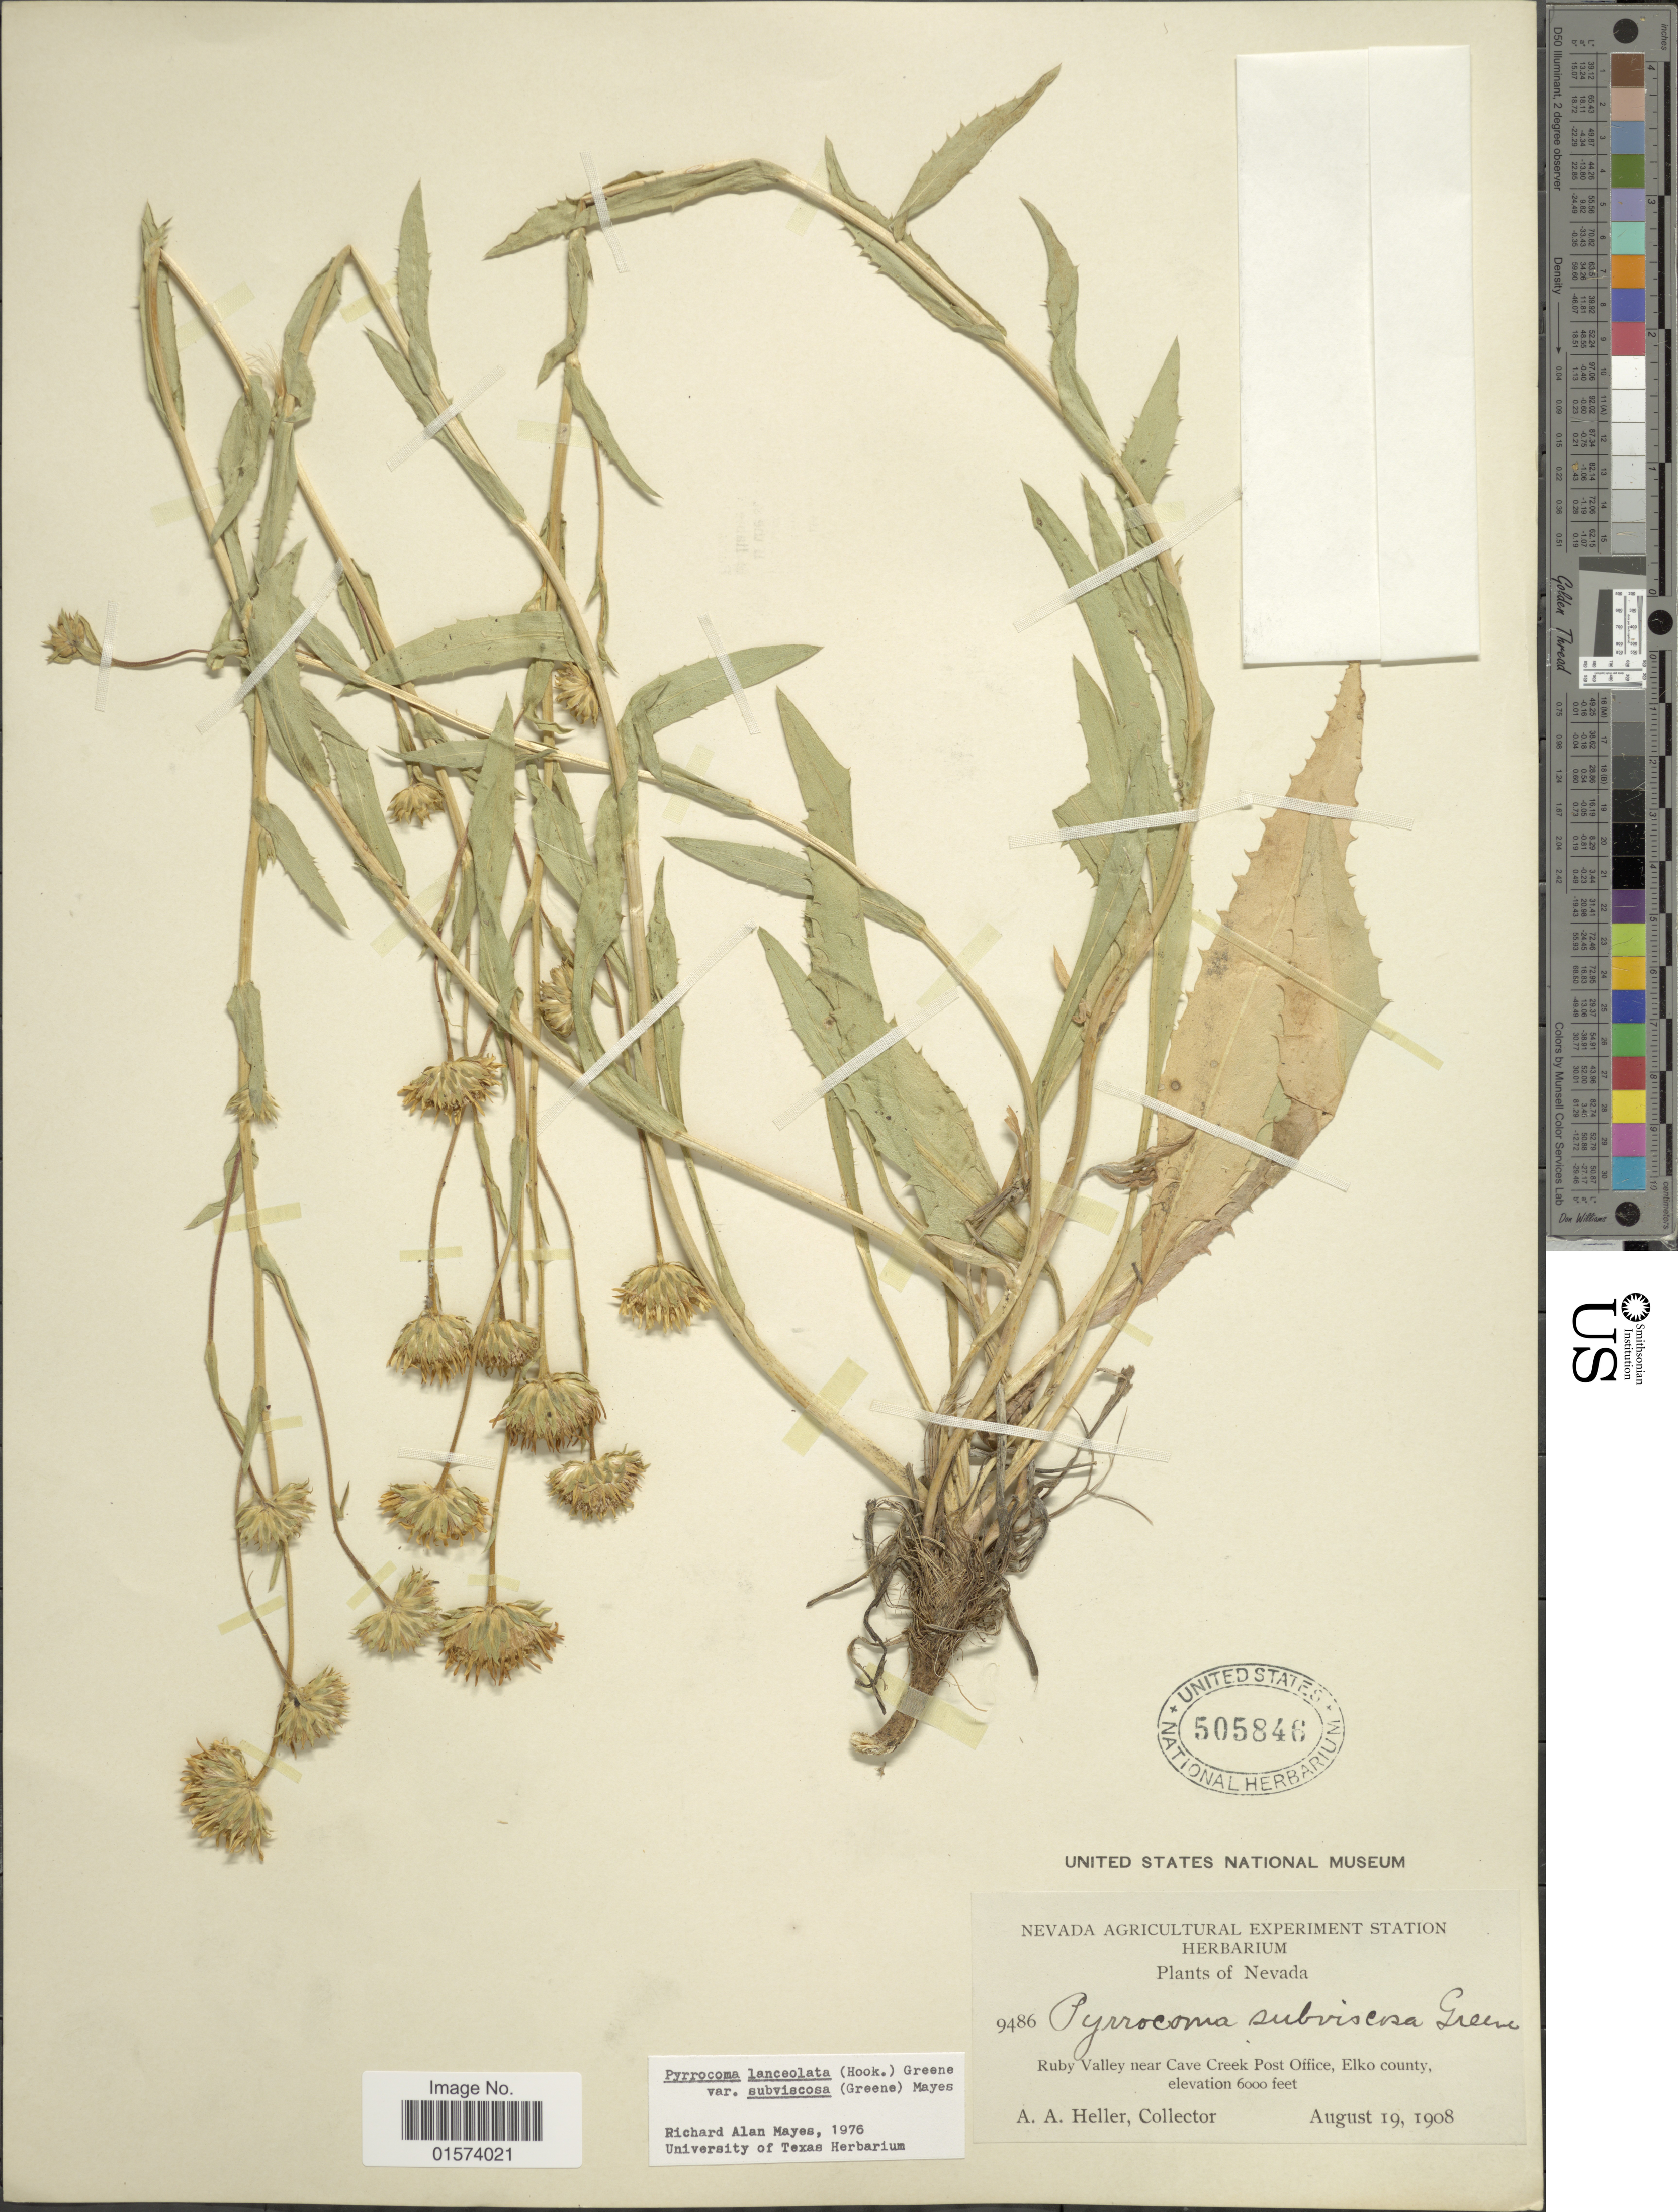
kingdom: Plantae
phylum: Tracheophyta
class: Magnoliopsida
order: Asterales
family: Asteraceae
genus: Pyrrocoma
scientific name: Pyrrocoma lanceolata var. lanceolata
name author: (Hook.) Greene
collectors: A. A. Heller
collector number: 9486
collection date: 1908-08-19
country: United States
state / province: Nevada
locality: Ruby Valley near Cave Creek Post Office, Elko County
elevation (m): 1829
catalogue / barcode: US 505846